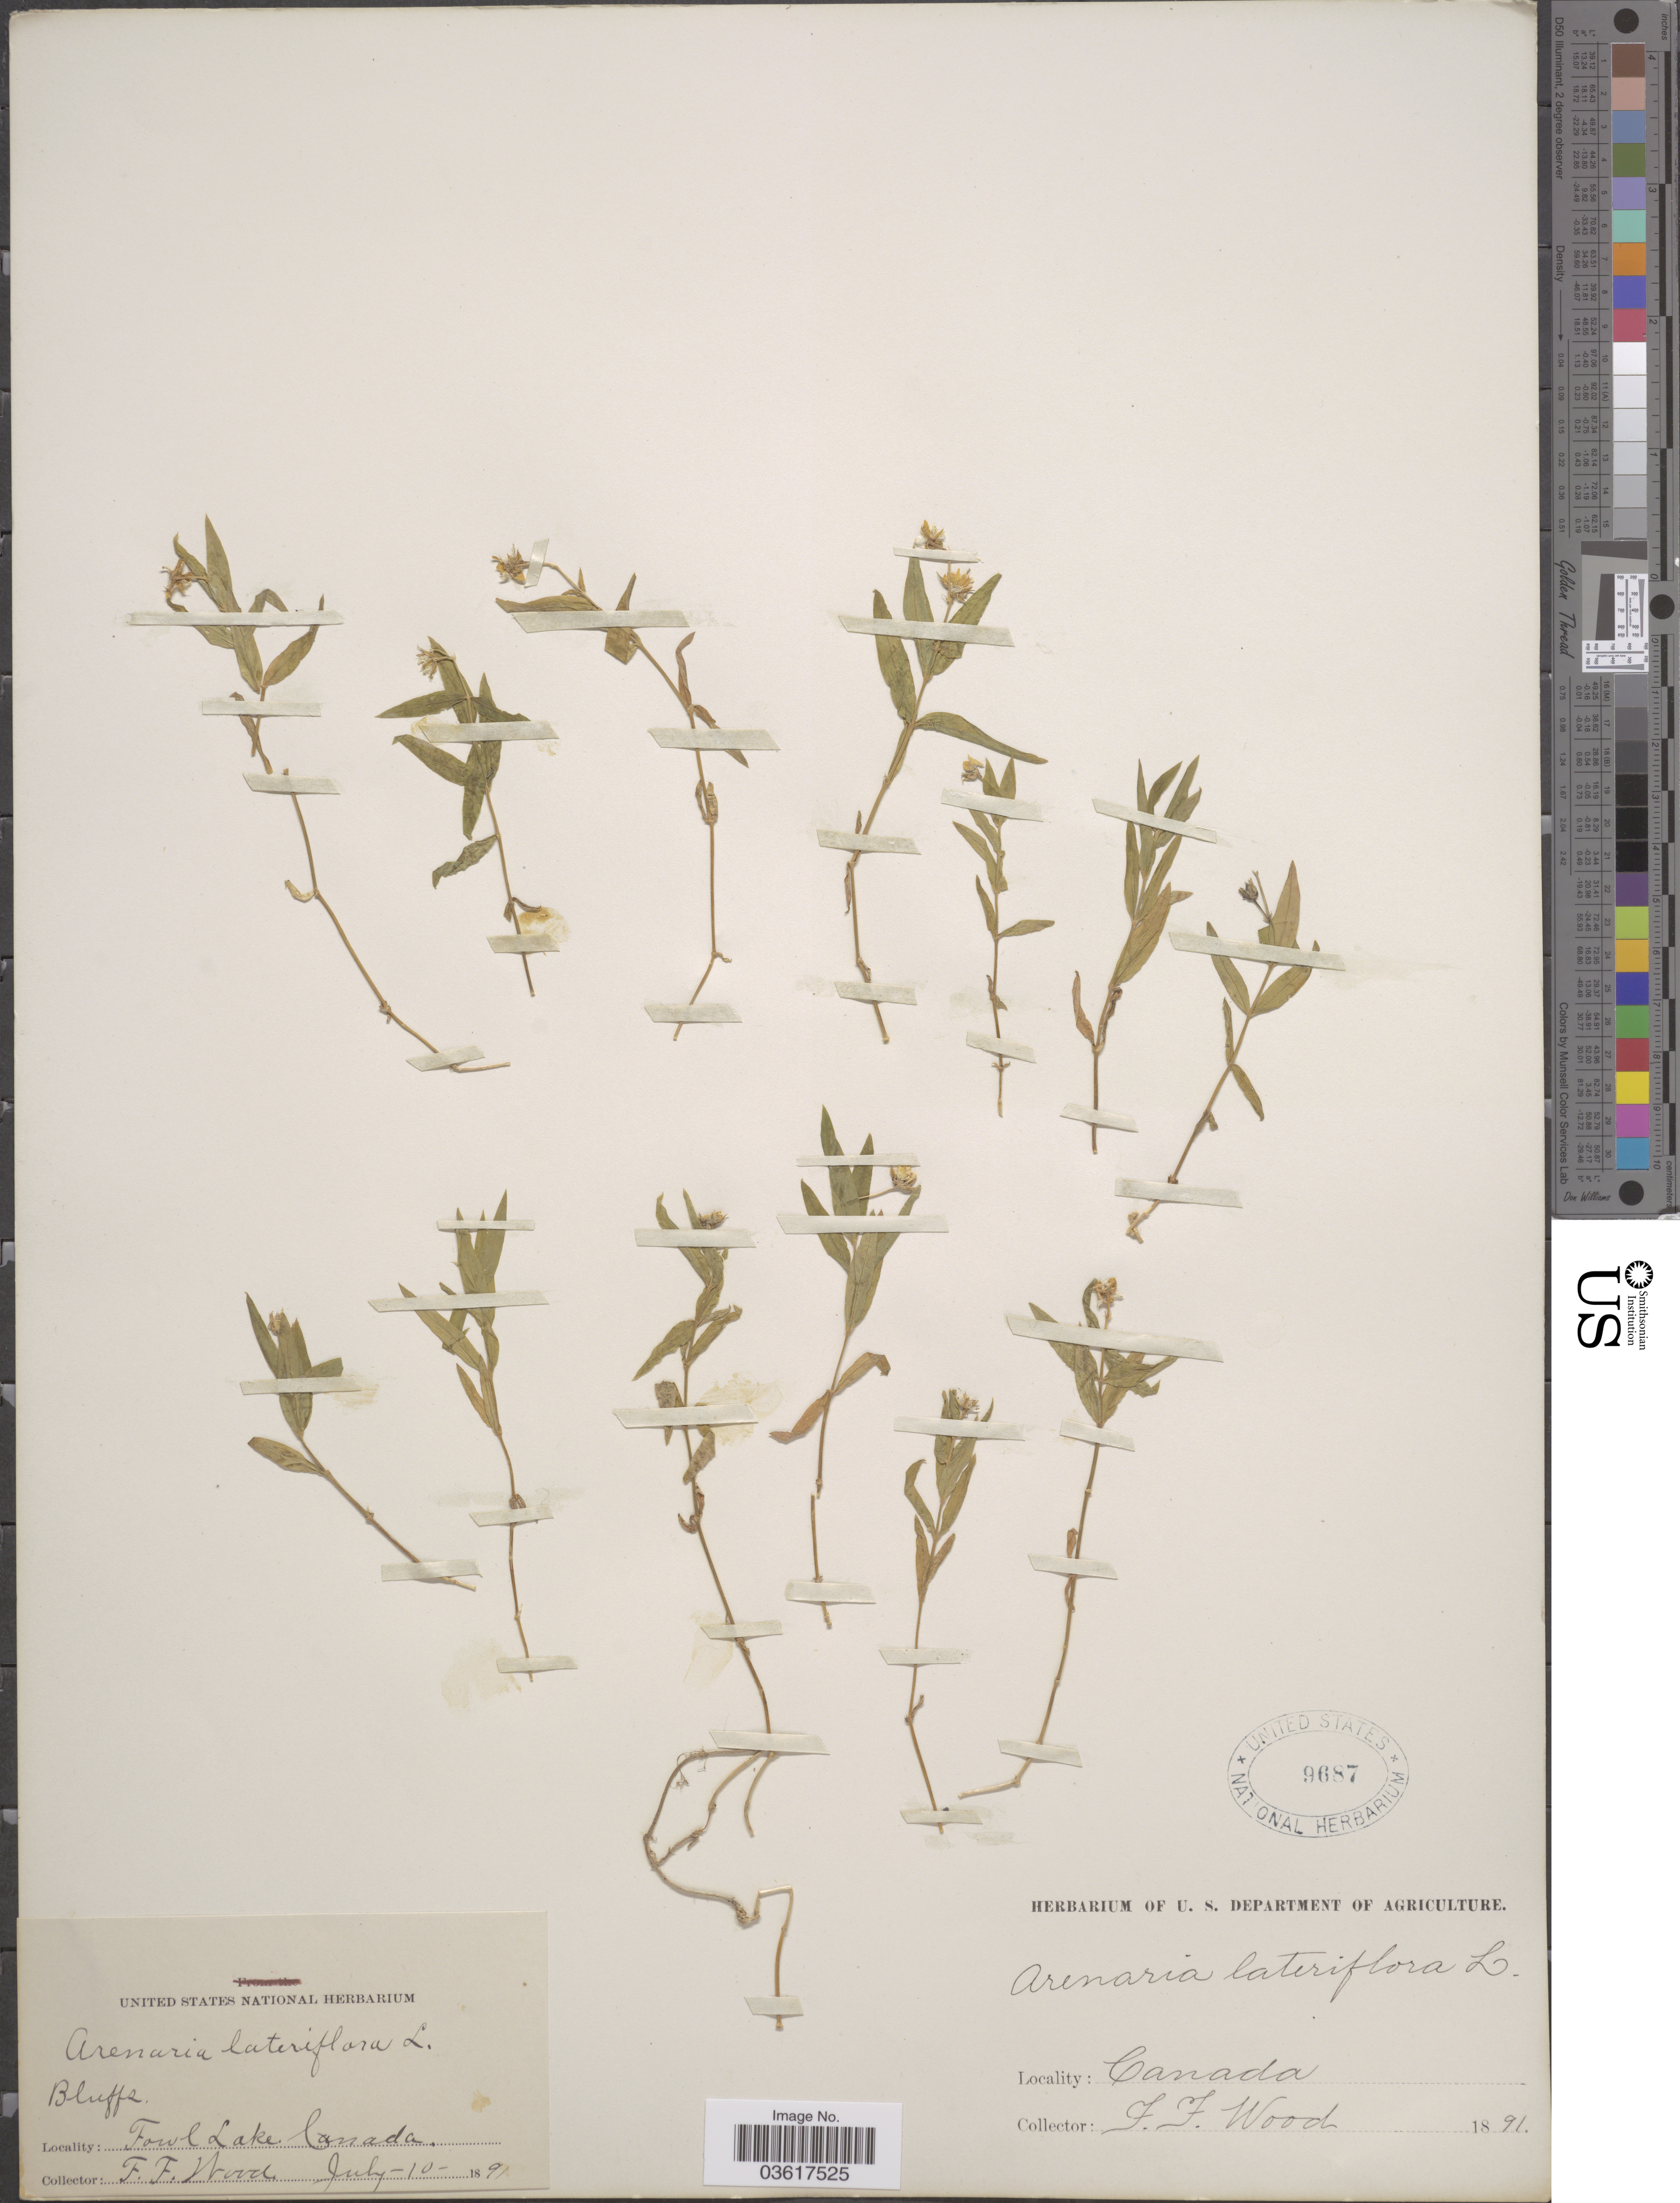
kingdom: Plantae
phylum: Tracheophyta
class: Magnoliopsida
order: Caryophyllales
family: Caryophyllaceae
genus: Moehringia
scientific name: Moehringia macrophylla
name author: (Hook.) Fenzl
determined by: Strong, Mark T., (BOT), Smithsonian Institution - National Museum of Natural History (UNITED STATES)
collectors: F. Wood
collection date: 1891-07-10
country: Canada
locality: Fowl Lake.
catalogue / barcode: US 9687